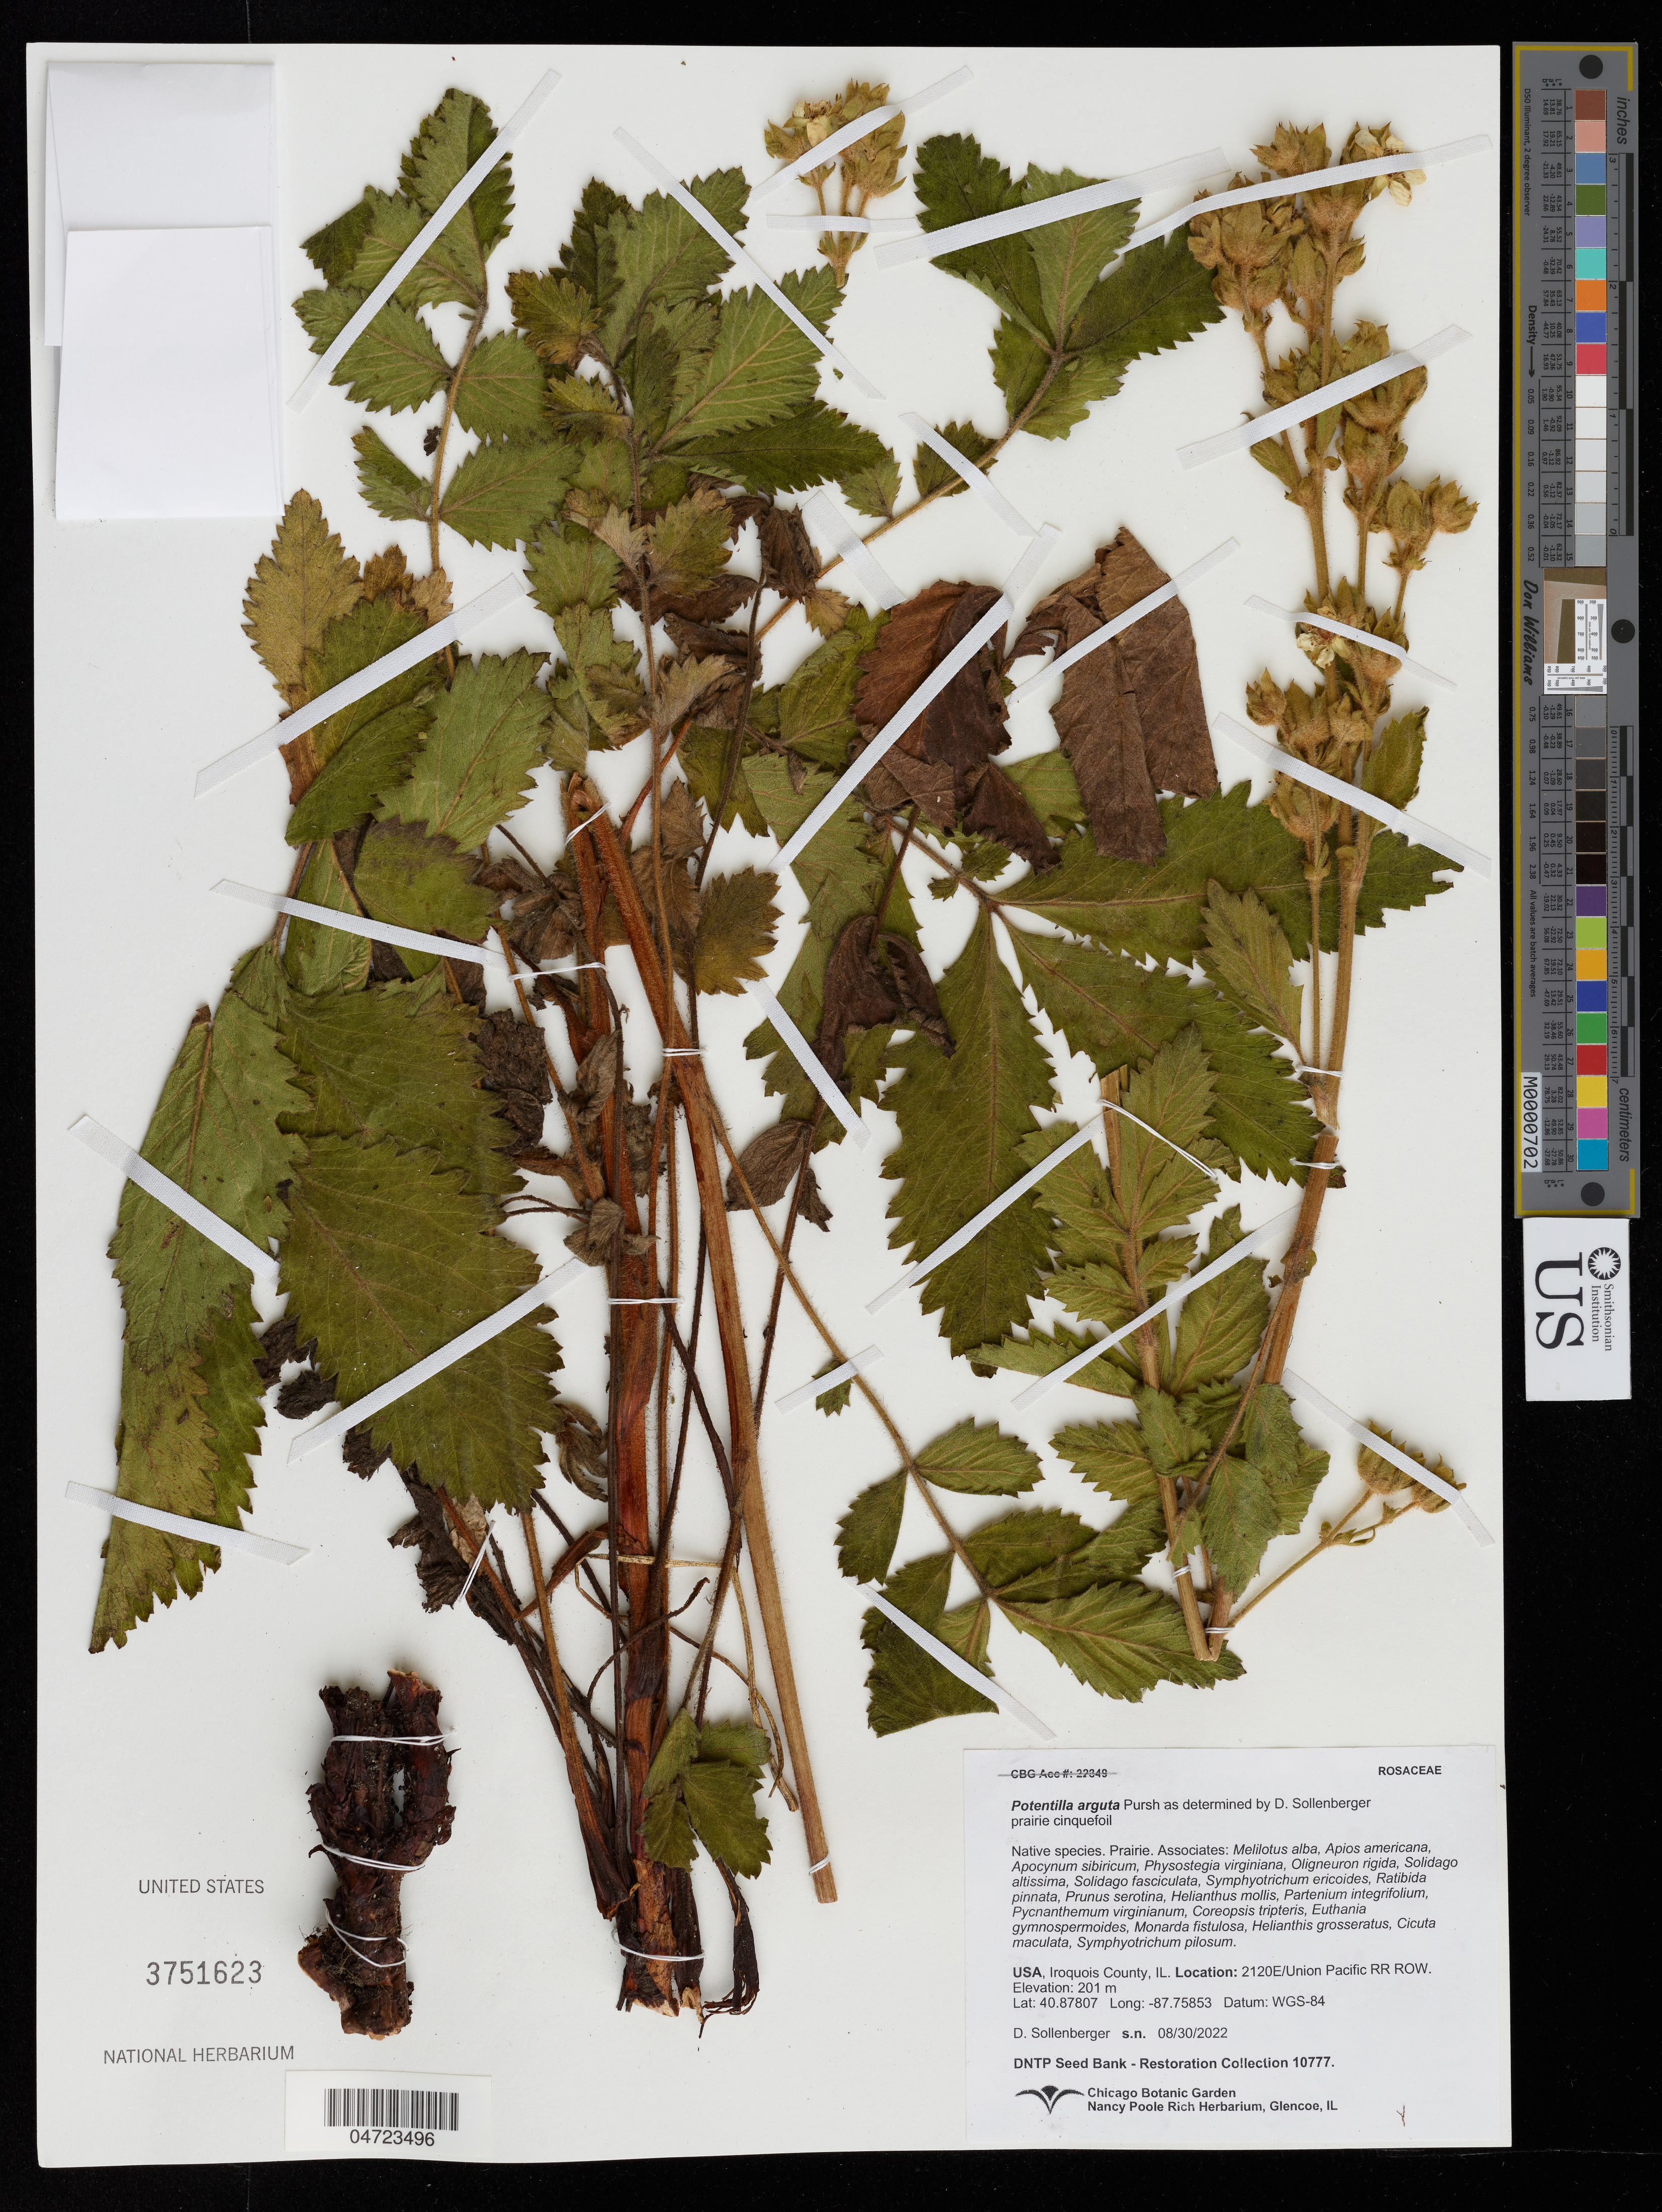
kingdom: Plantae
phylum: Tracheophyta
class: Magnoliopsida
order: Rosales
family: Rosaceae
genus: Potentilla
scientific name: Potentilla arguta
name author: Pursh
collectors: D. Sollenberger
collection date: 2022-08-30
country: United States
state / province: Illinois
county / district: Iroquois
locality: Iroquois County. 2120E/Union Pacific RR ROW.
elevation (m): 201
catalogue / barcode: US 3751623